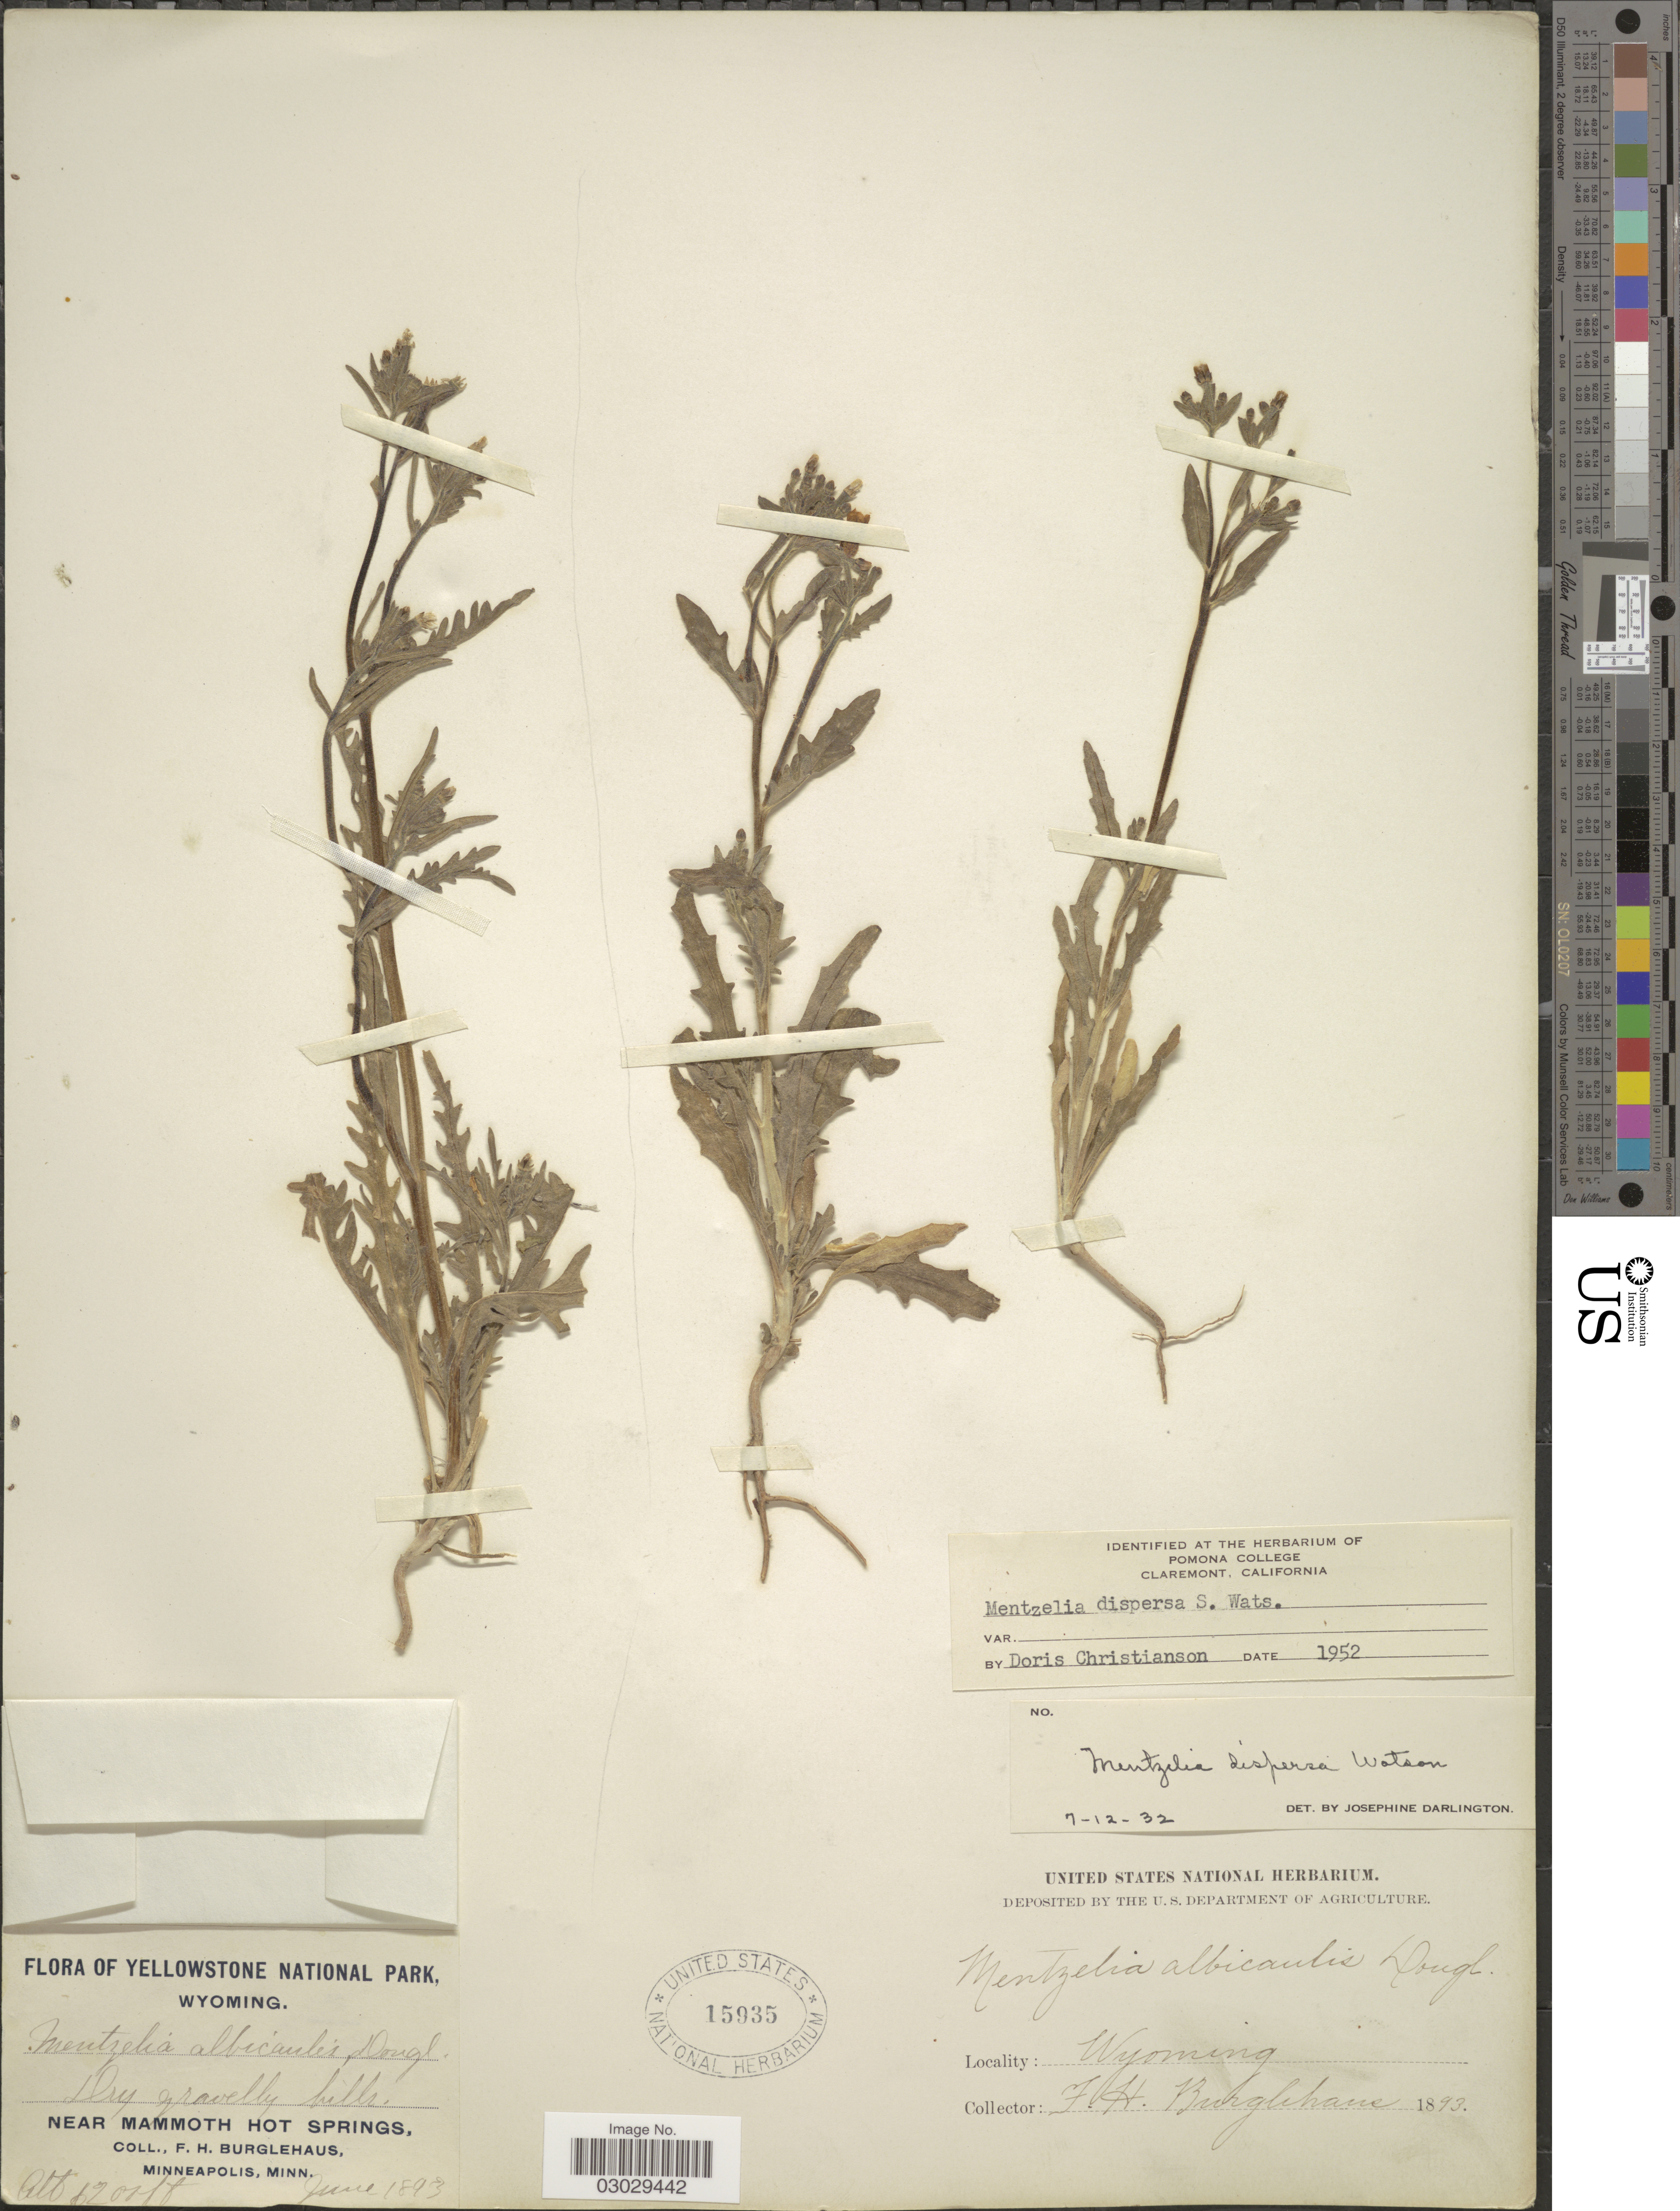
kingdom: Plantae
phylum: Tracheophyta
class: Magnoliopsida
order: Cornales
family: Loasaceae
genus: Mentzelia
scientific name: Mentzelia dispersa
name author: S. Watson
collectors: F. Burglehaus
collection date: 1893-06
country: United States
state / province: Wyoming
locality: Yellowstone Park, near Mammoth Hot Springs.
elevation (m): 1890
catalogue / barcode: US 15935